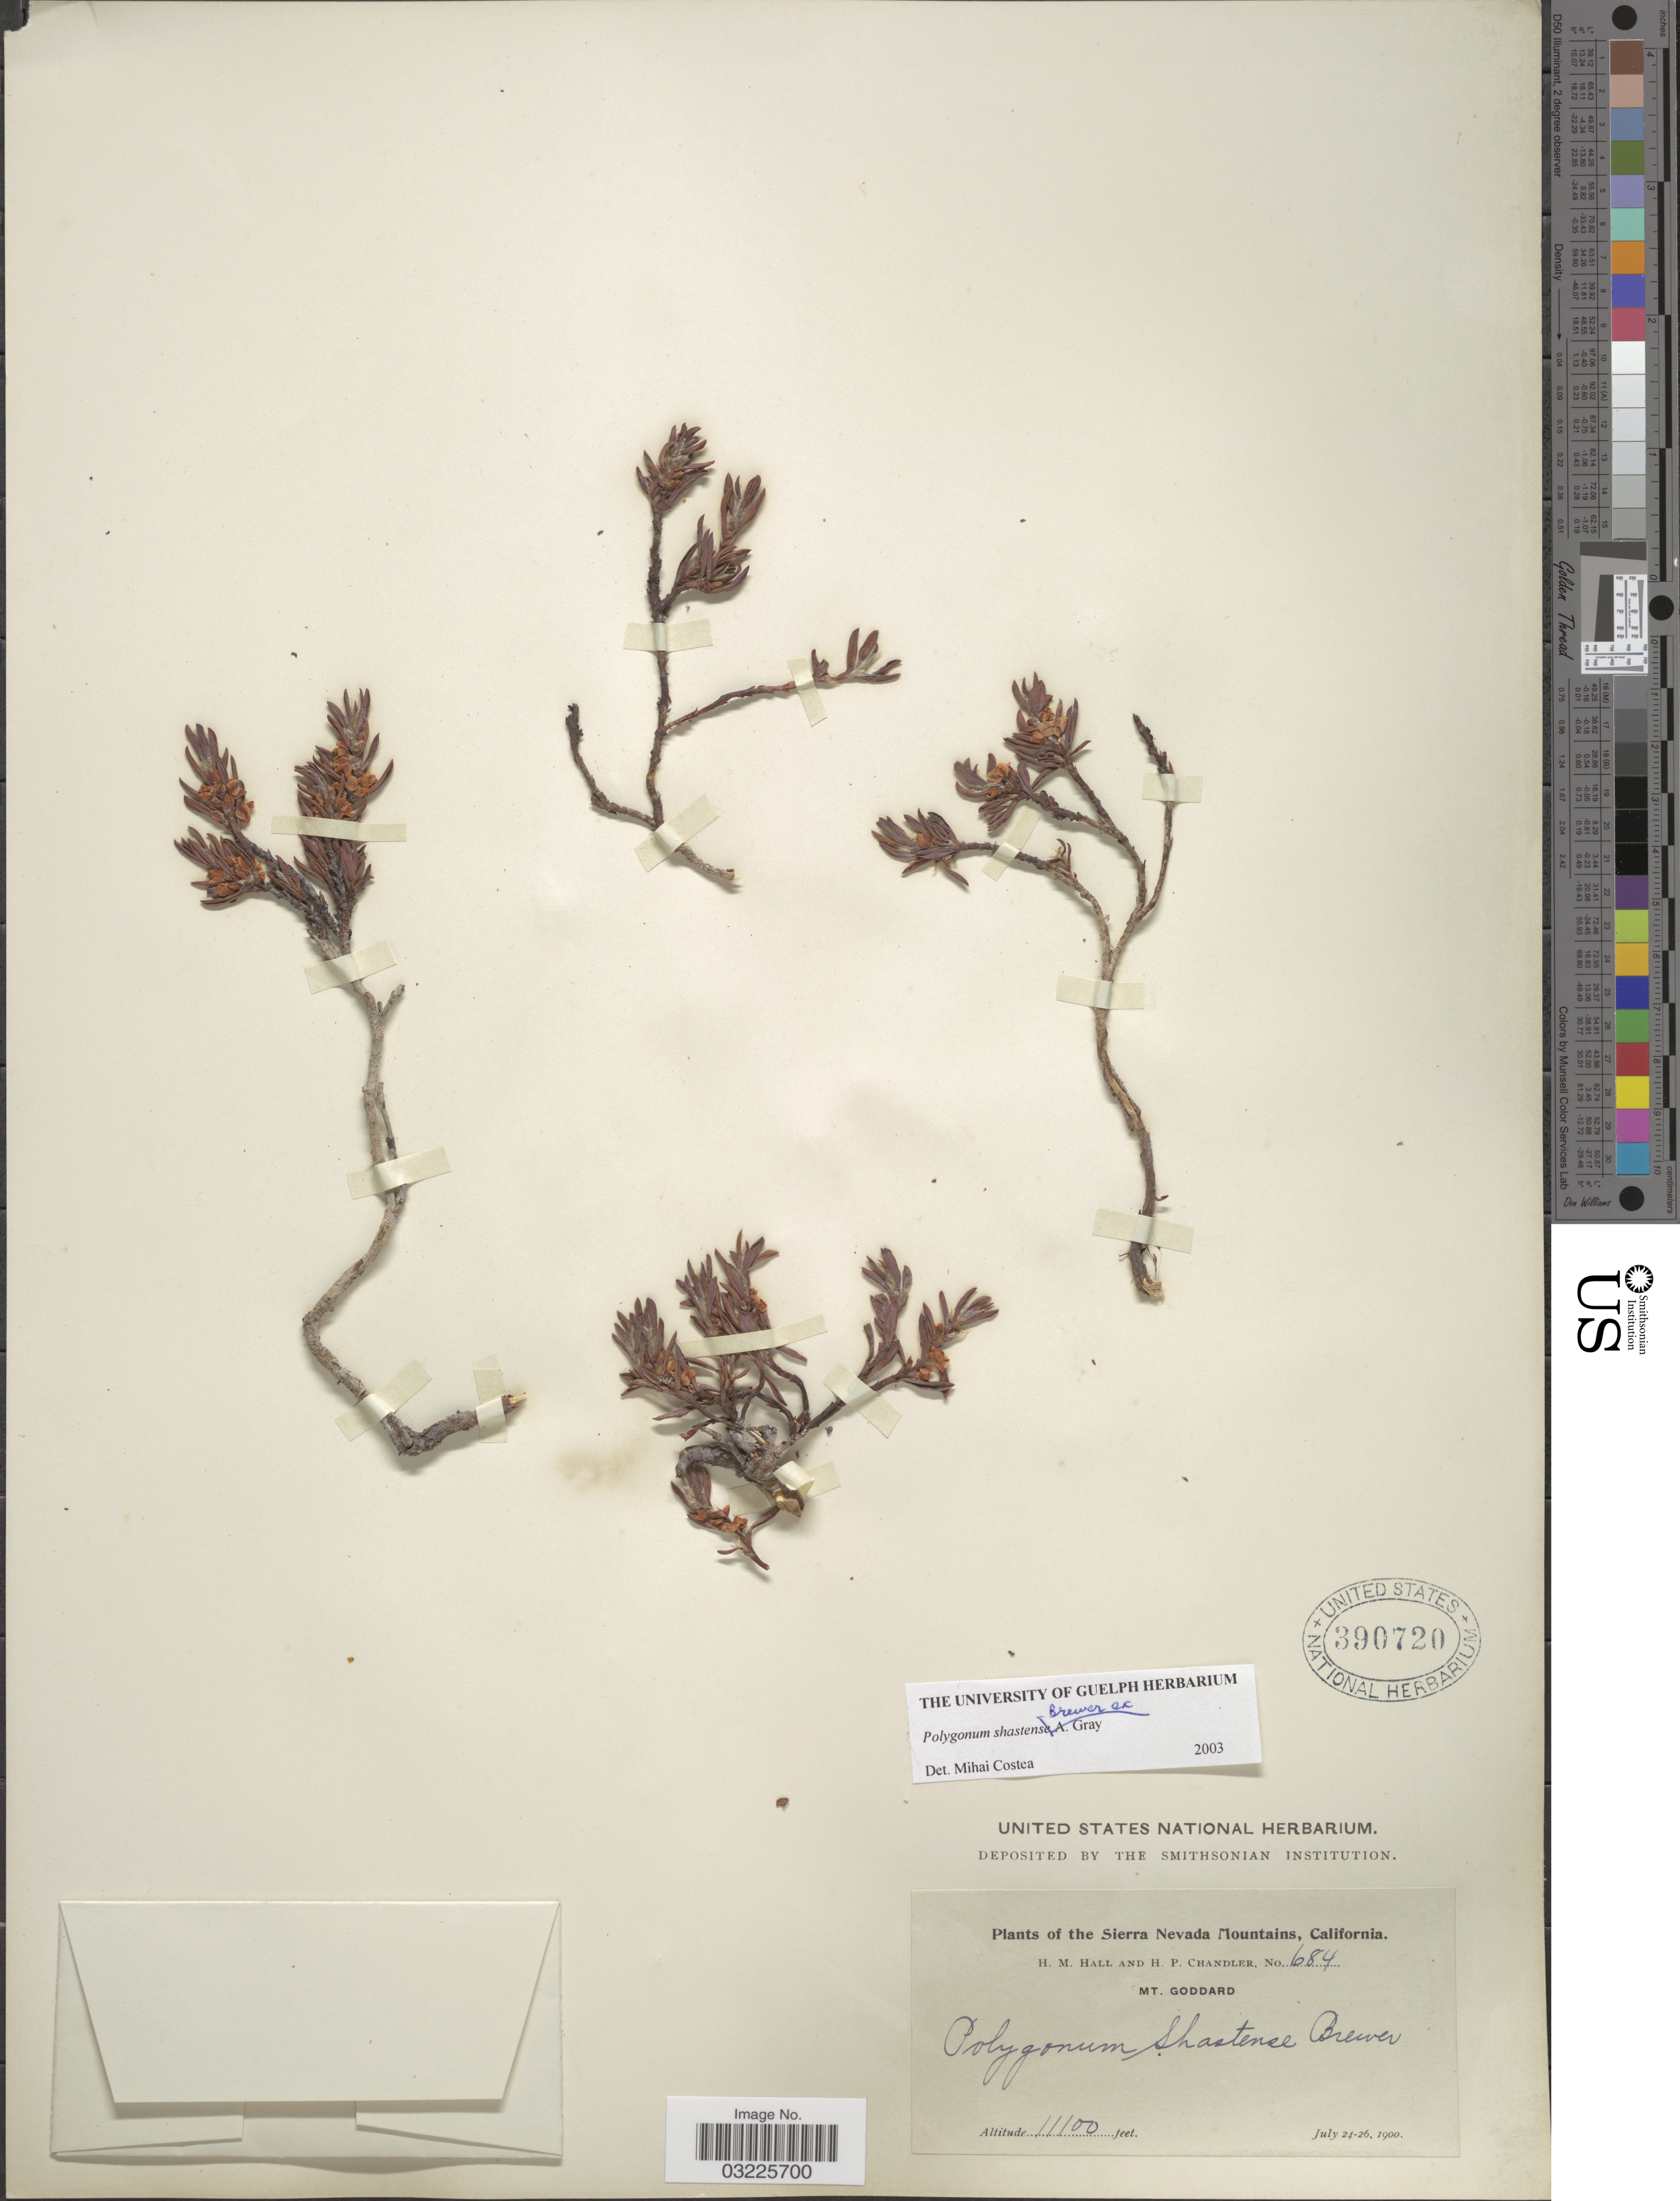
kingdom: Plantae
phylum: Tracheophyta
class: Magnoliopsida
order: Caryophyllales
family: Polygonaceae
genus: Polygonum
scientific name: Polygonum shastense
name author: W.H. Brewer ex A. Gray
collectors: H. M. Hall & H. Chandler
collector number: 684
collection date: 1900-07-24/1900-07-26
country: United States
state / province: California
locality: Sierra Nevada Mountains. Mt. Goddard.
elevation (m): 3383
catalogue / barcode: US 390720